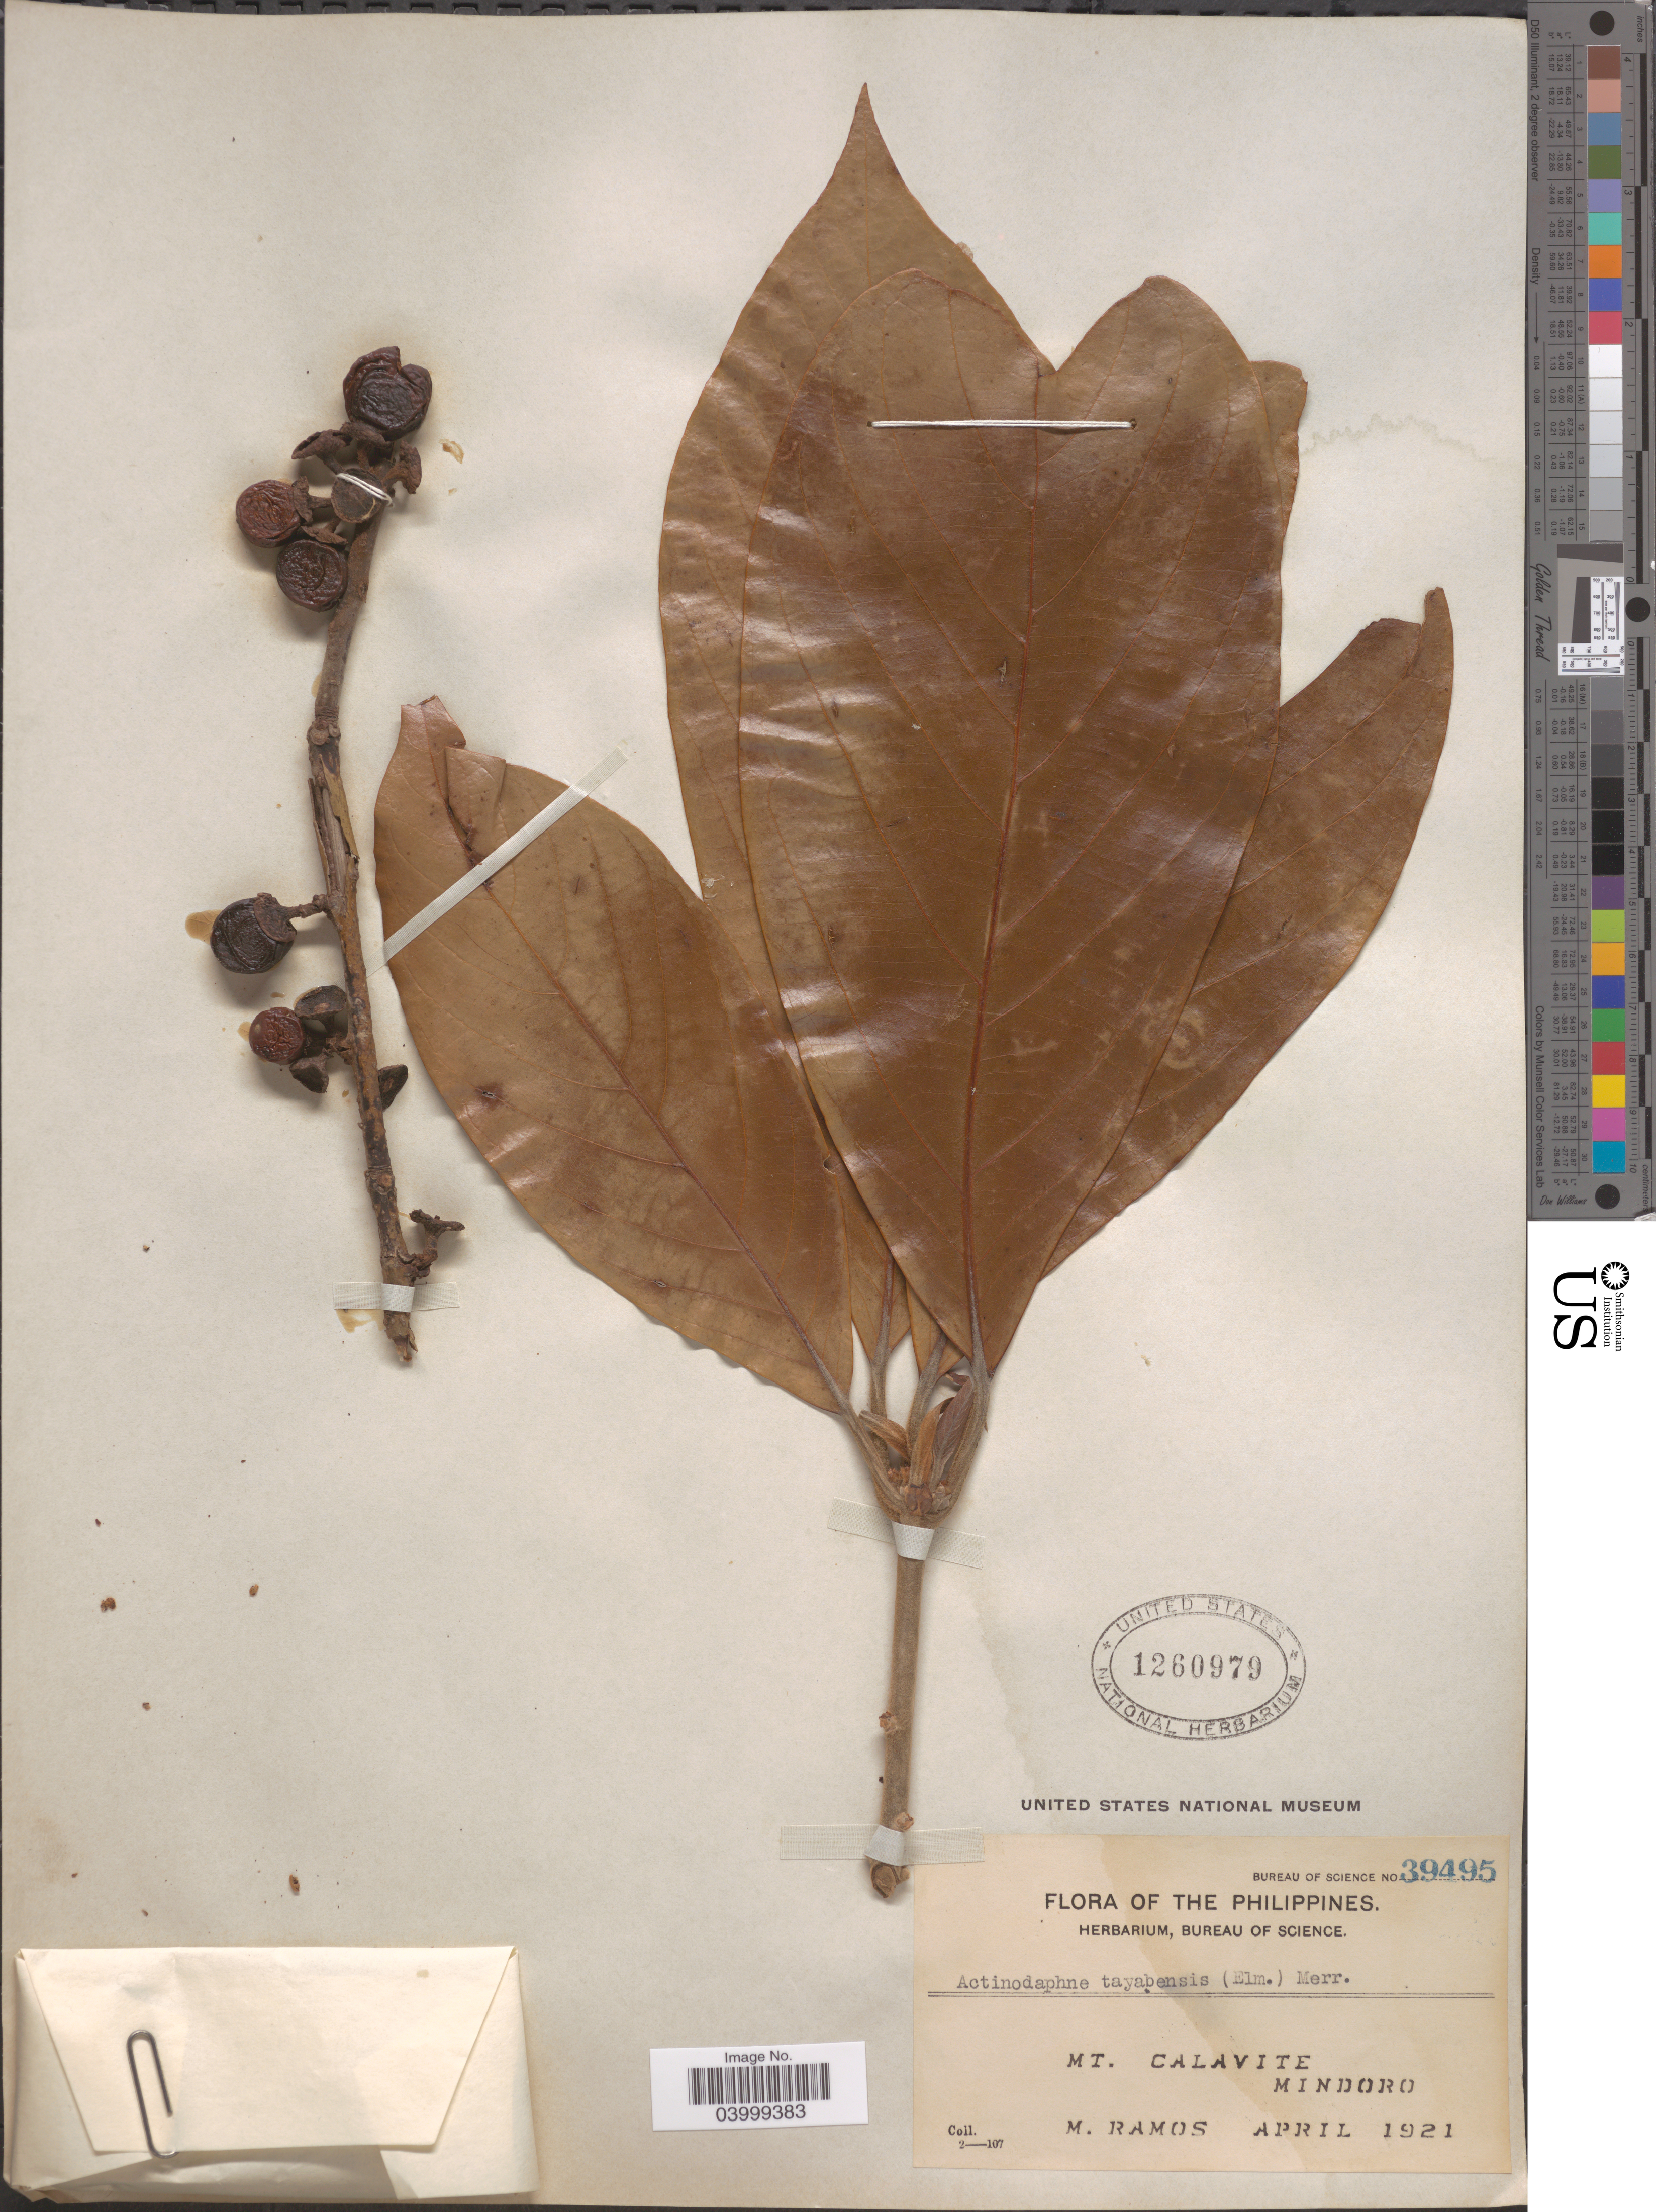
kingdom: Plantae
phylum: Tracheophyta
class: Magnoliopsida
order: Laurales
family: Lauraceae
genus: Actinodaphne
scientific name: Actinodaphne tayabensis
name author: (Elmer) Merr.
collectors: M. Ramos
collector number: Bureau of Science 39495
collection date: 1921-04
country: Philippines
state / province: Mimaropa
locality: Mt. Calavite, Mindoro.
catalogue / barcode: US 1260979